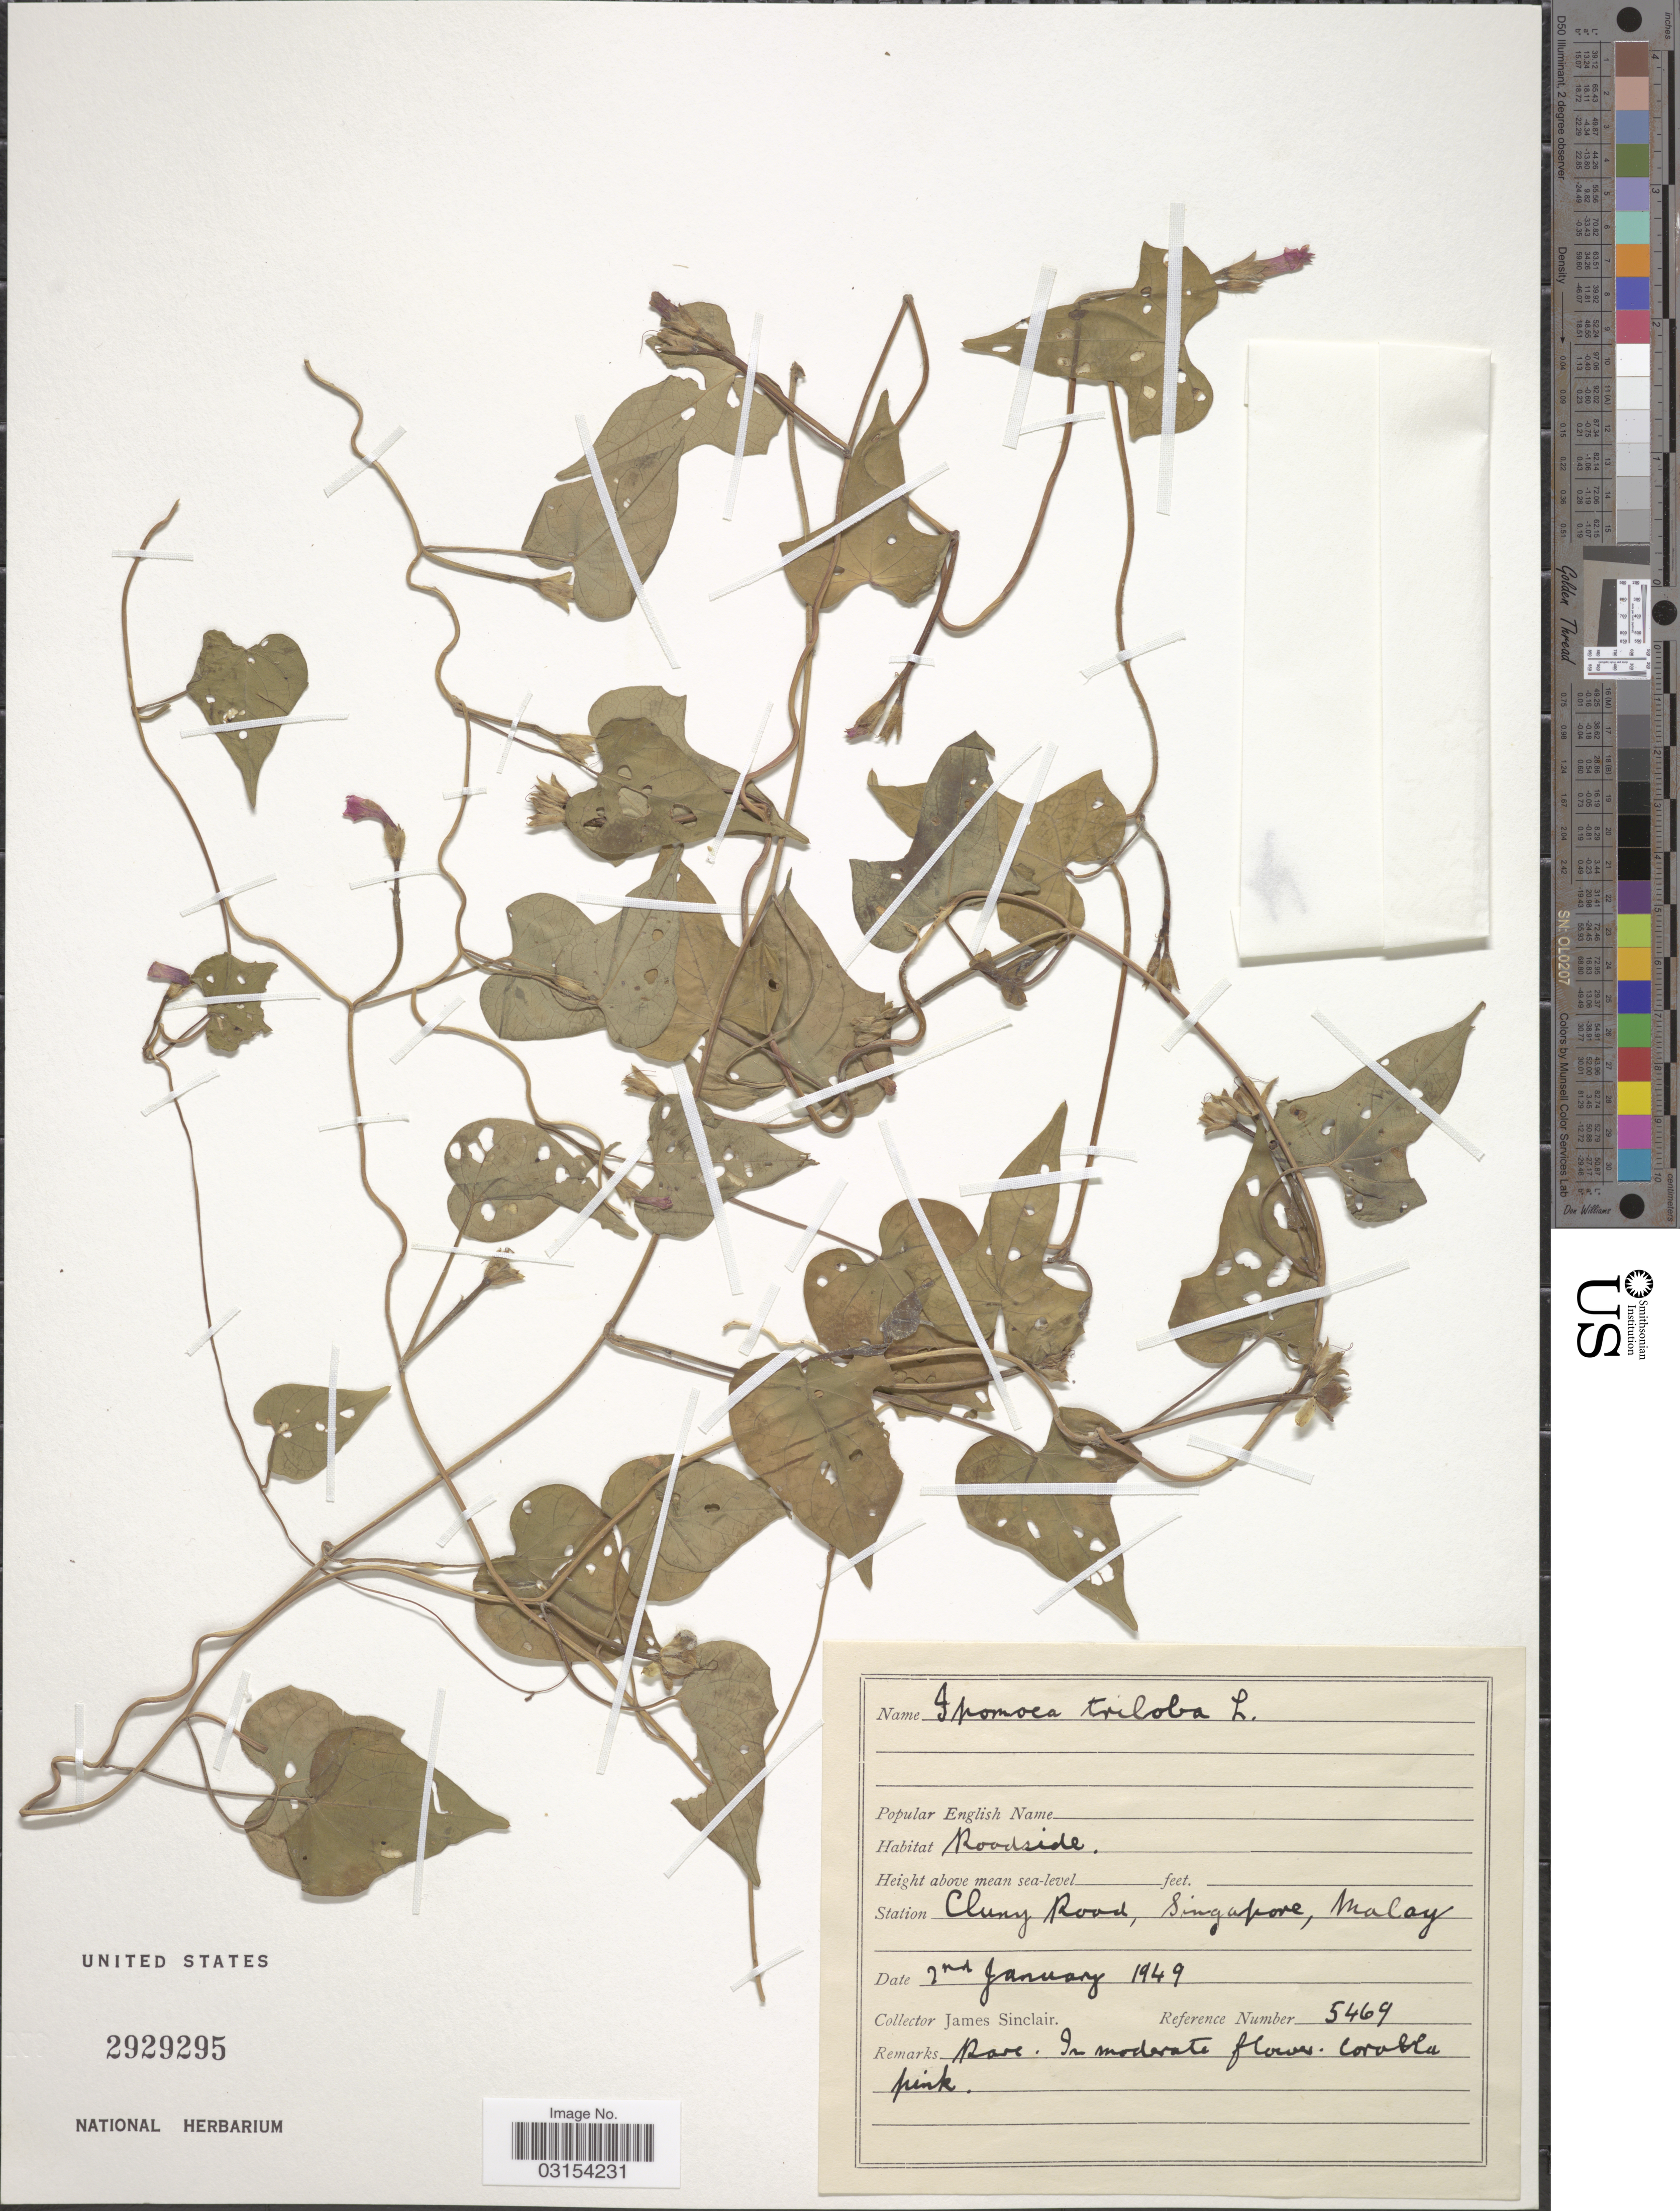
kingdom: Plantae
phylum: Tracheophyta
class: Magnoliopsida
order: Solanales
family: Convolvulaceae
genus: Ipomoea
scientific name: Ipomoea triloba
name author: L.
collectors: J. Sinclair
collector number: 5469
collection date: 1949-01-02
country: Singapore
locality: Station Cluny Road, Singapore, Malay.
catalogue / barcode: US 2929295